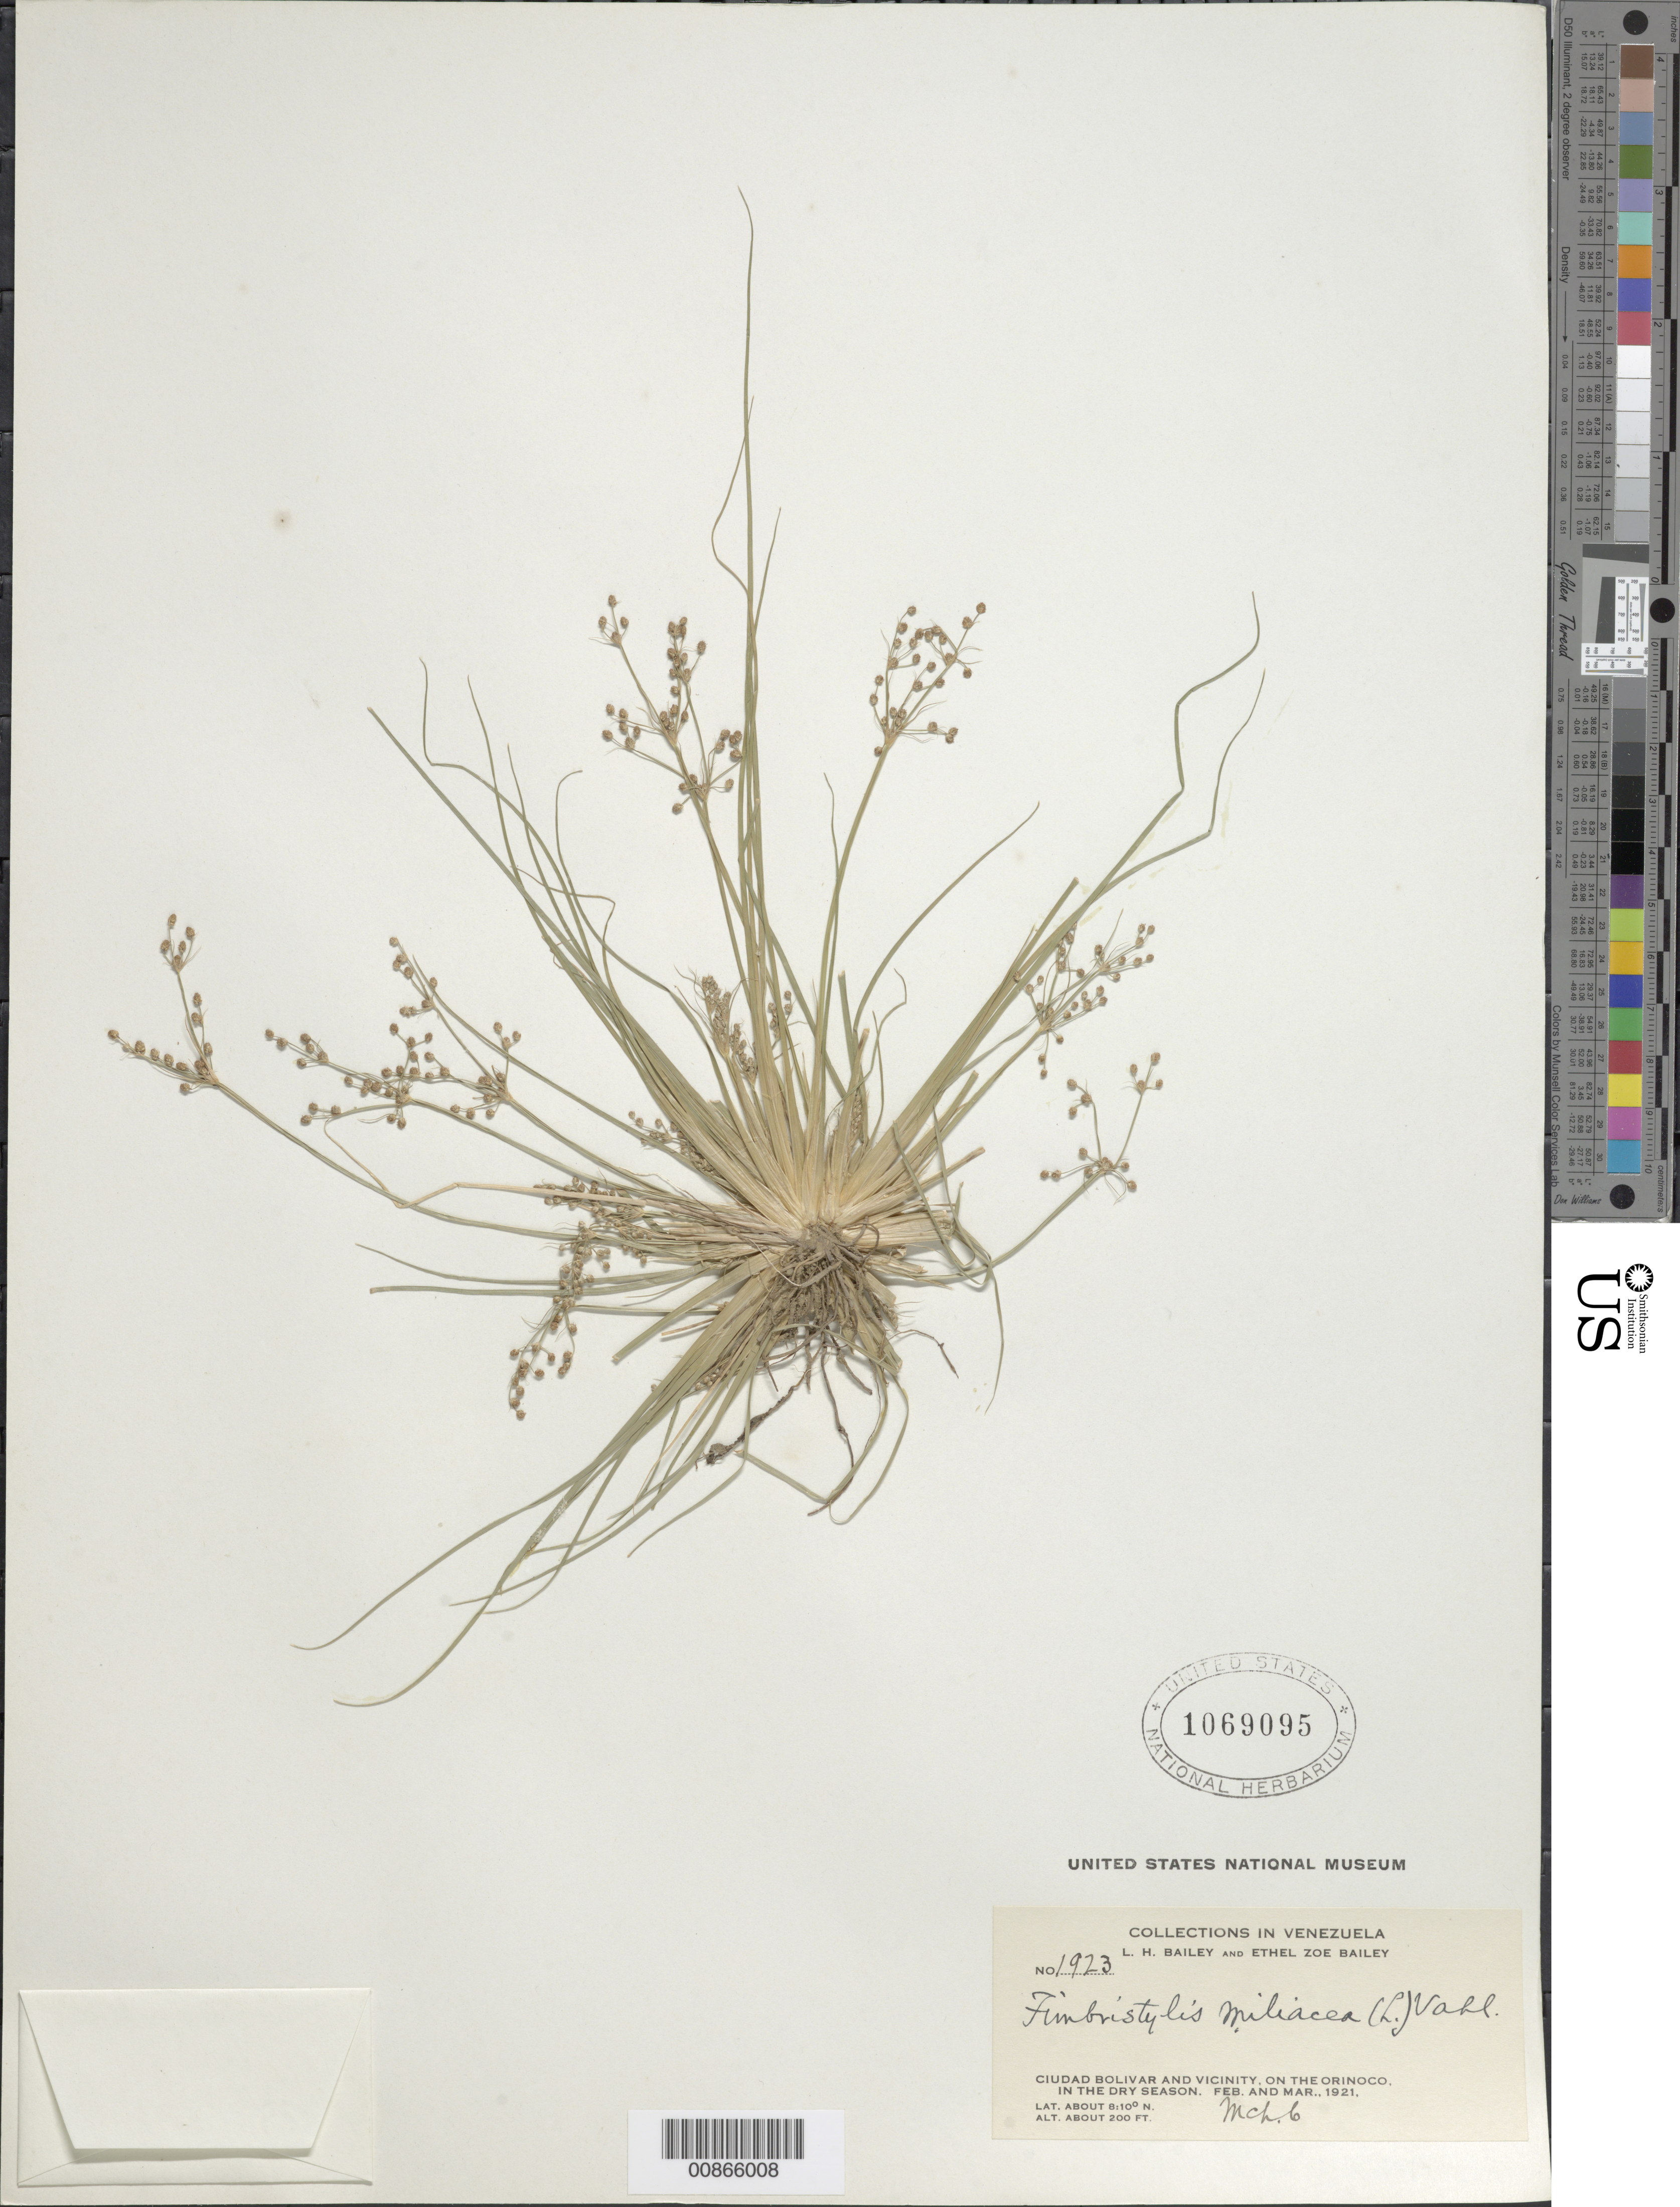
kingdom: Plantae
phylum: Tracheophyta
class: Liliopsida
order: Poales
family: Cyperaceae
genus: Fimbristylis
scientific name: Fimbristylis littoralis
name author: Gaudich.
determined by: Strong, M. T., (US), Smithsonian Institution - National Museum of Natural History (UNITED STATES)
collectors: L. H. Bailey & E. Z. Bailey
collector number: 1923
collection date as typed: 6-Mar-21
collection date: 1921-03-06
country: Venezuela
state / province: Bolívar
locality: Ciudad Bolívar and vicinity, Orinoco R.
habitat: Dry season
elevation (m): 61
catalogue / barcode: US 1069095